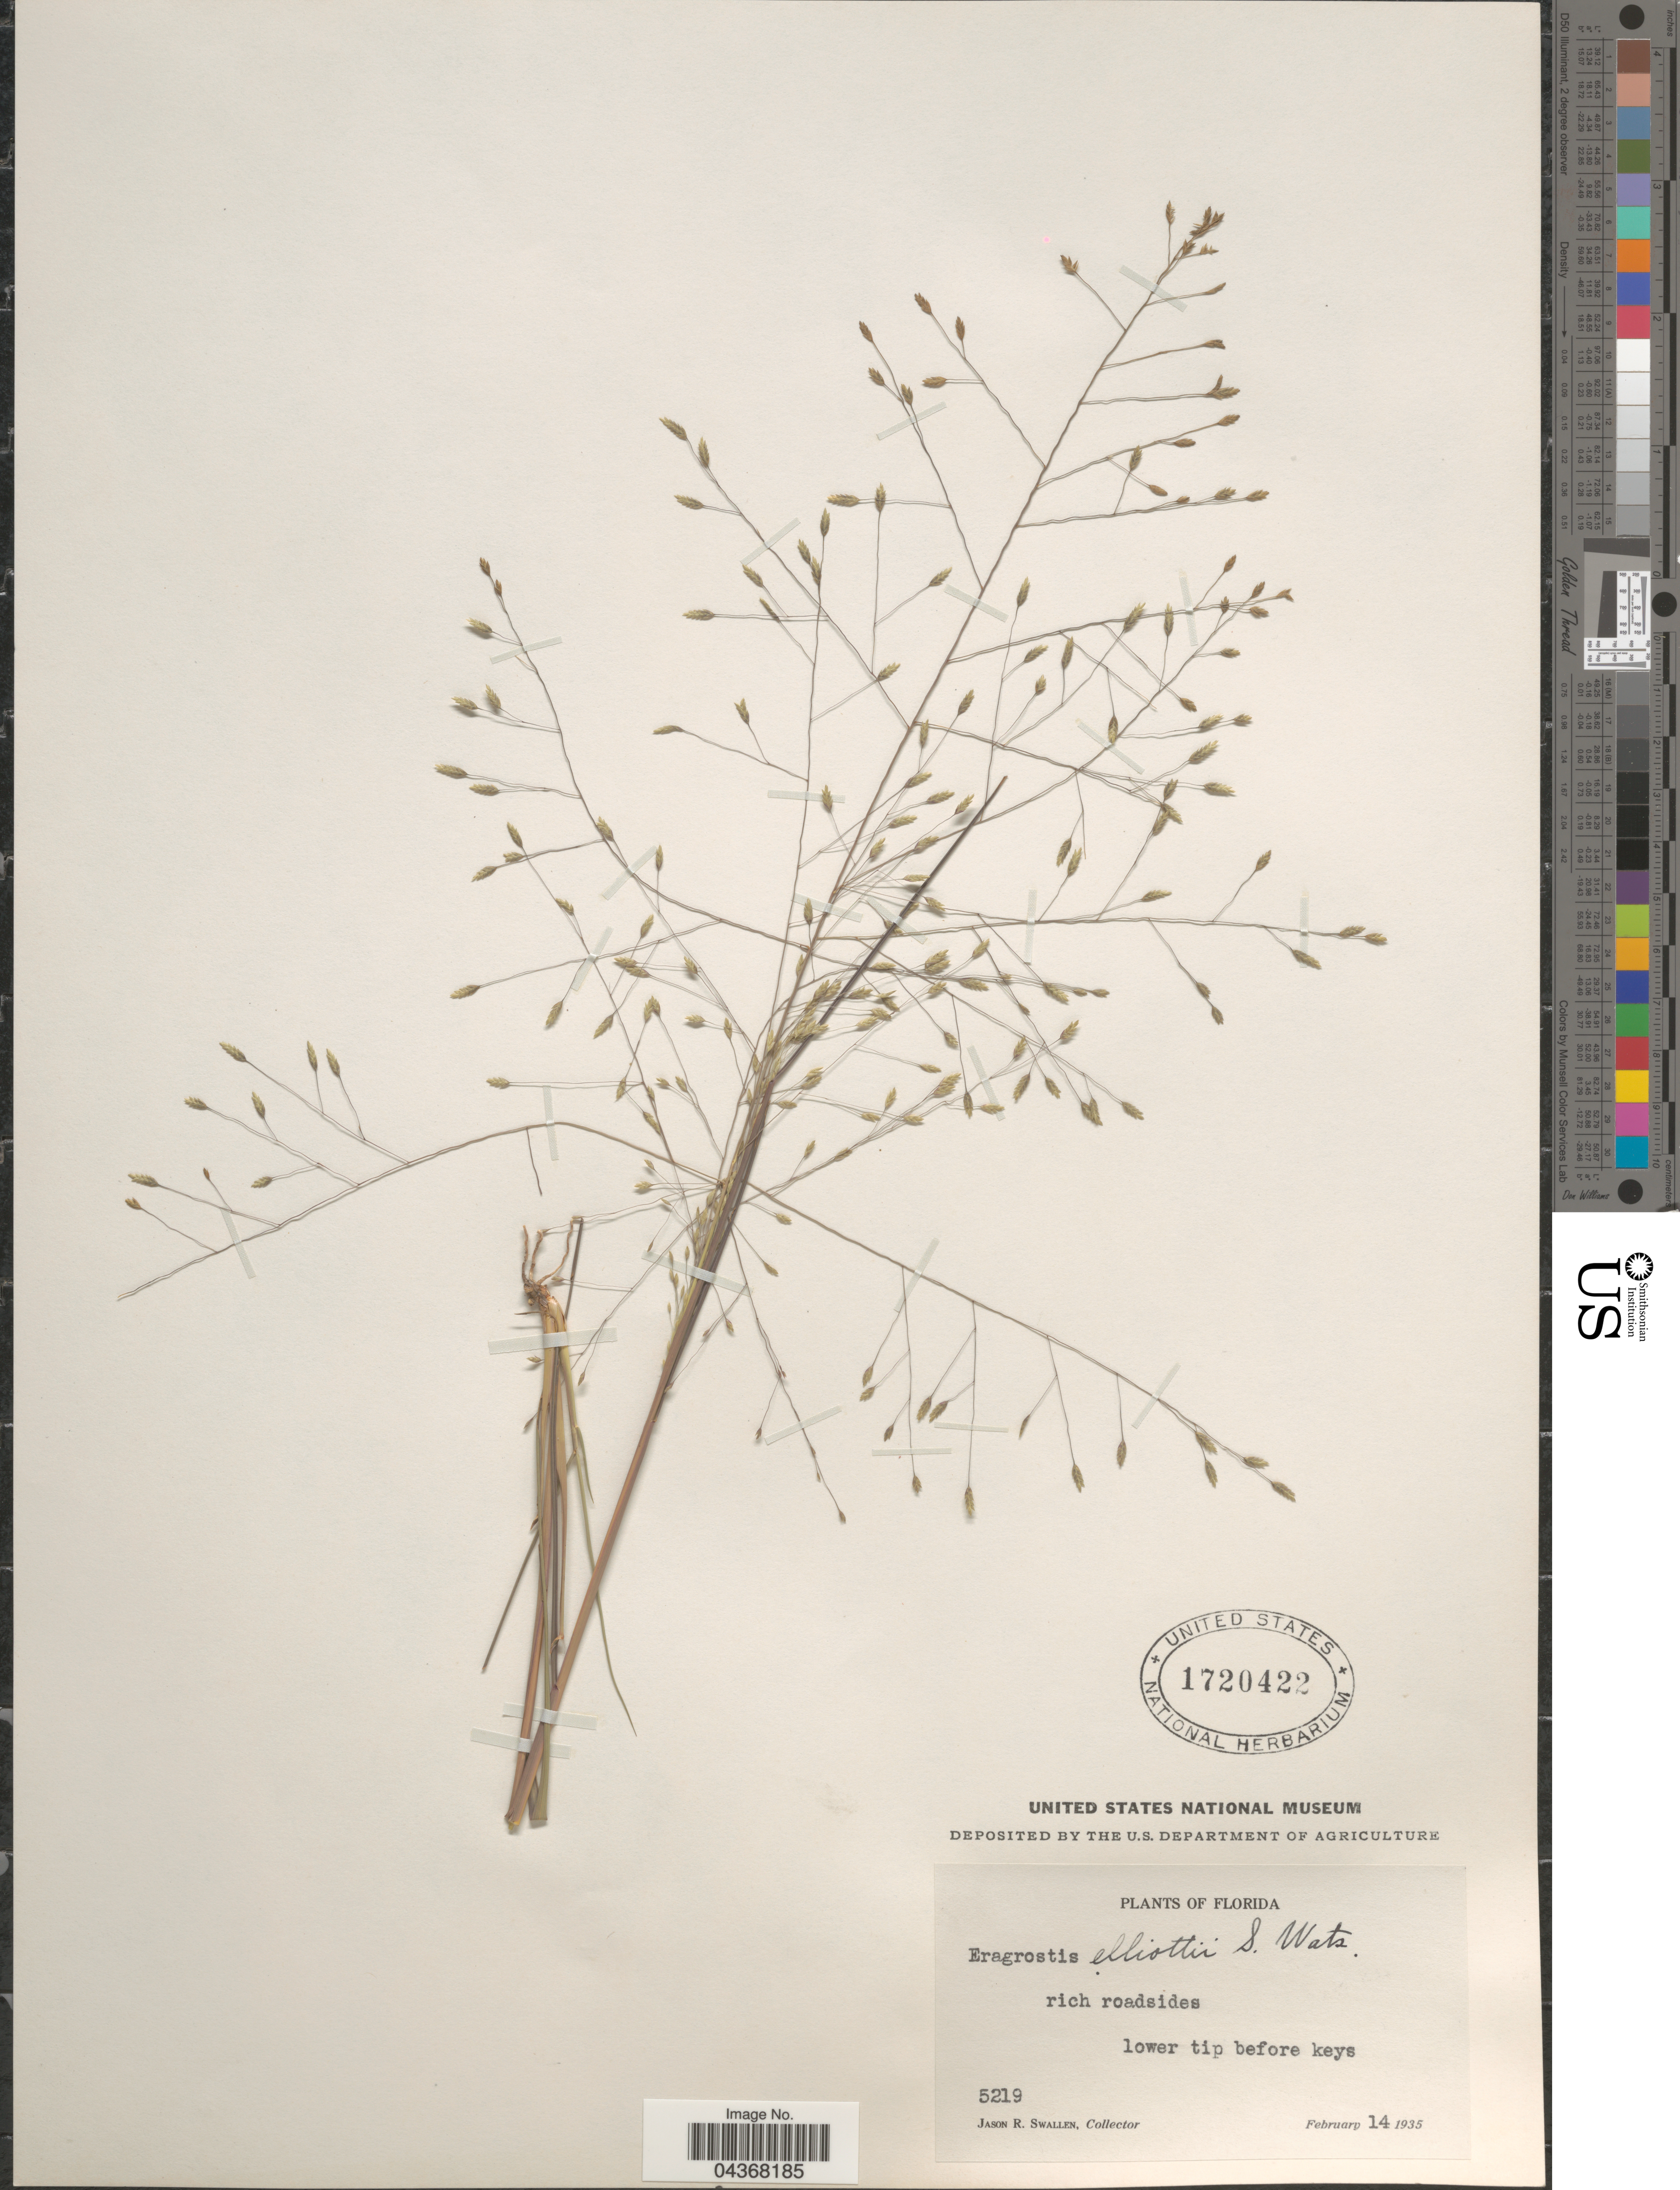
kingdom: Plantae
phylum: Tracheophyta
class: Liliopsida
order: Poales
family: Poaceae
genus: Eragrostis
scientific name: Eragrostis elliottii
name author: S. Watson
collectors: J. R. Swallen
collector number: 5219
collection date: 1935-02-14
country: United States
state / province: Florida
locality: Rich roadsides. Lower tip before keys.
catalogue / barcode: US 1720422